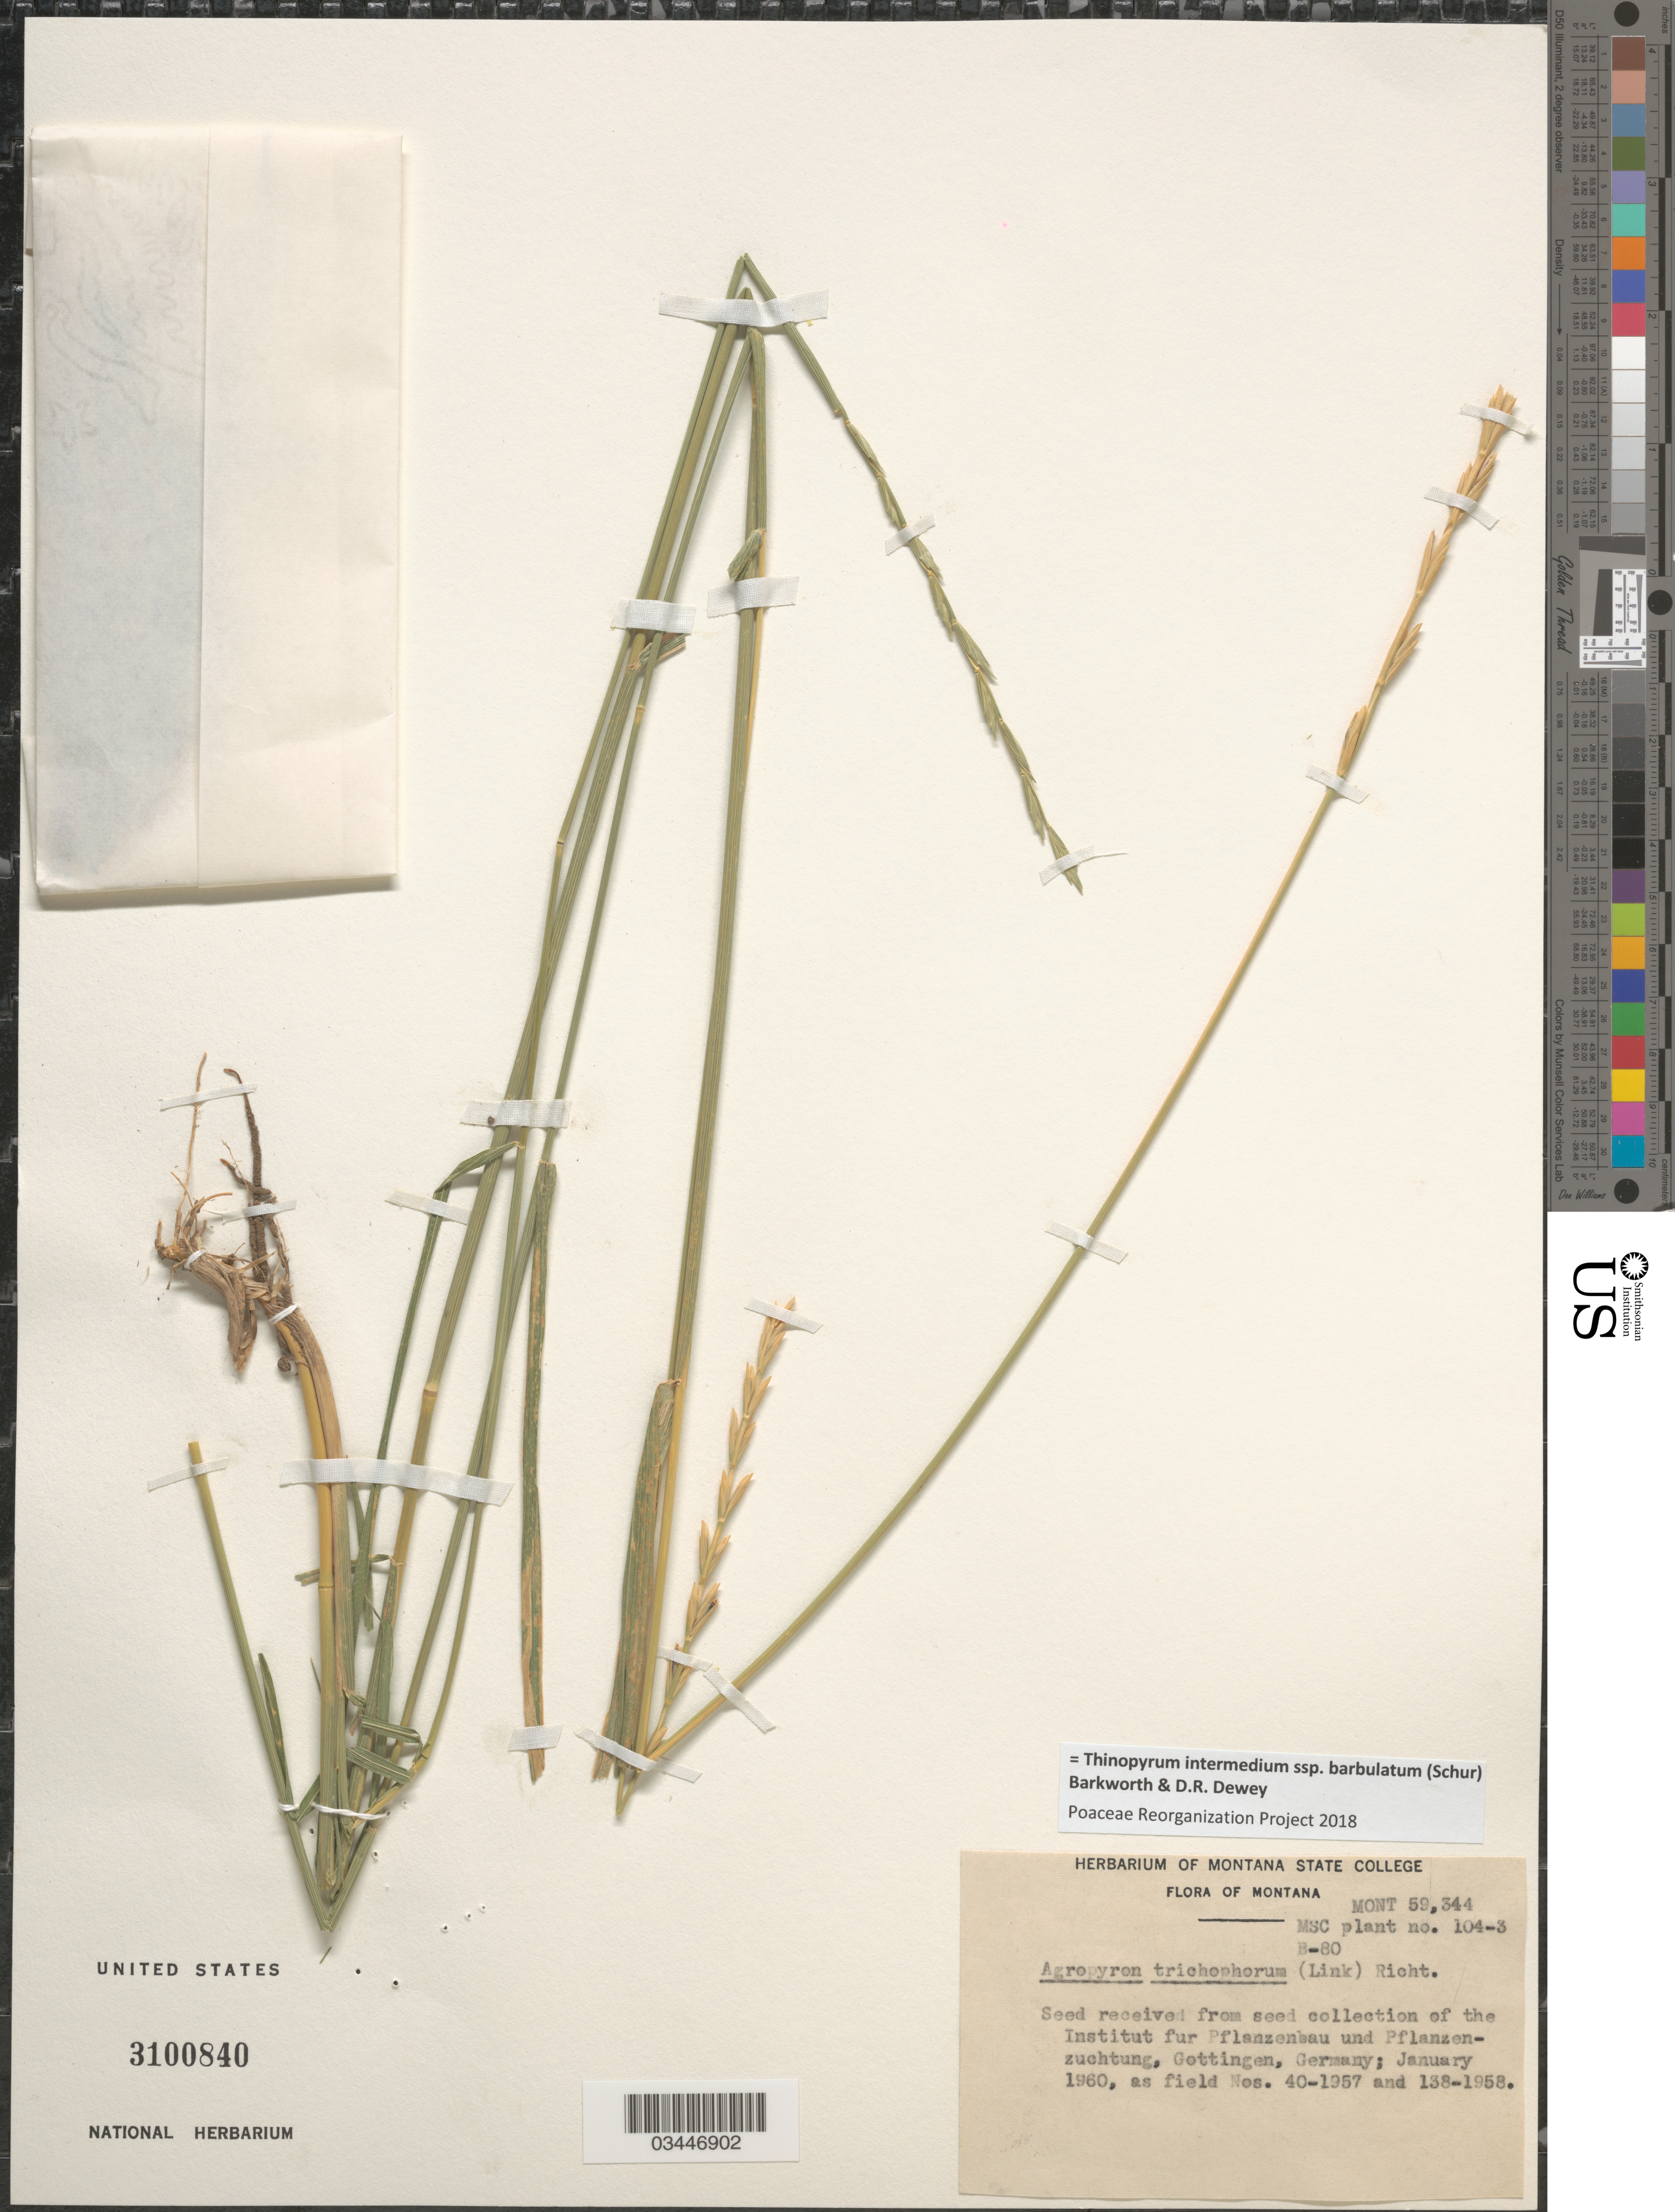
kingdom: Plantae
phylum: Tracheophyta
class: Liliopsida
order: Poales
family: Poaceae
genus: Thinopyrum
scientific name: Thinopyrum intermedium subsp. barbulatum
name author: (Schur) Barkworth & Dewey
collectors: ex herb. Montana State College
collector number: Mont 59344/104-3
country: United States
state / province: Montana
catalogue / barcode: US 3100840